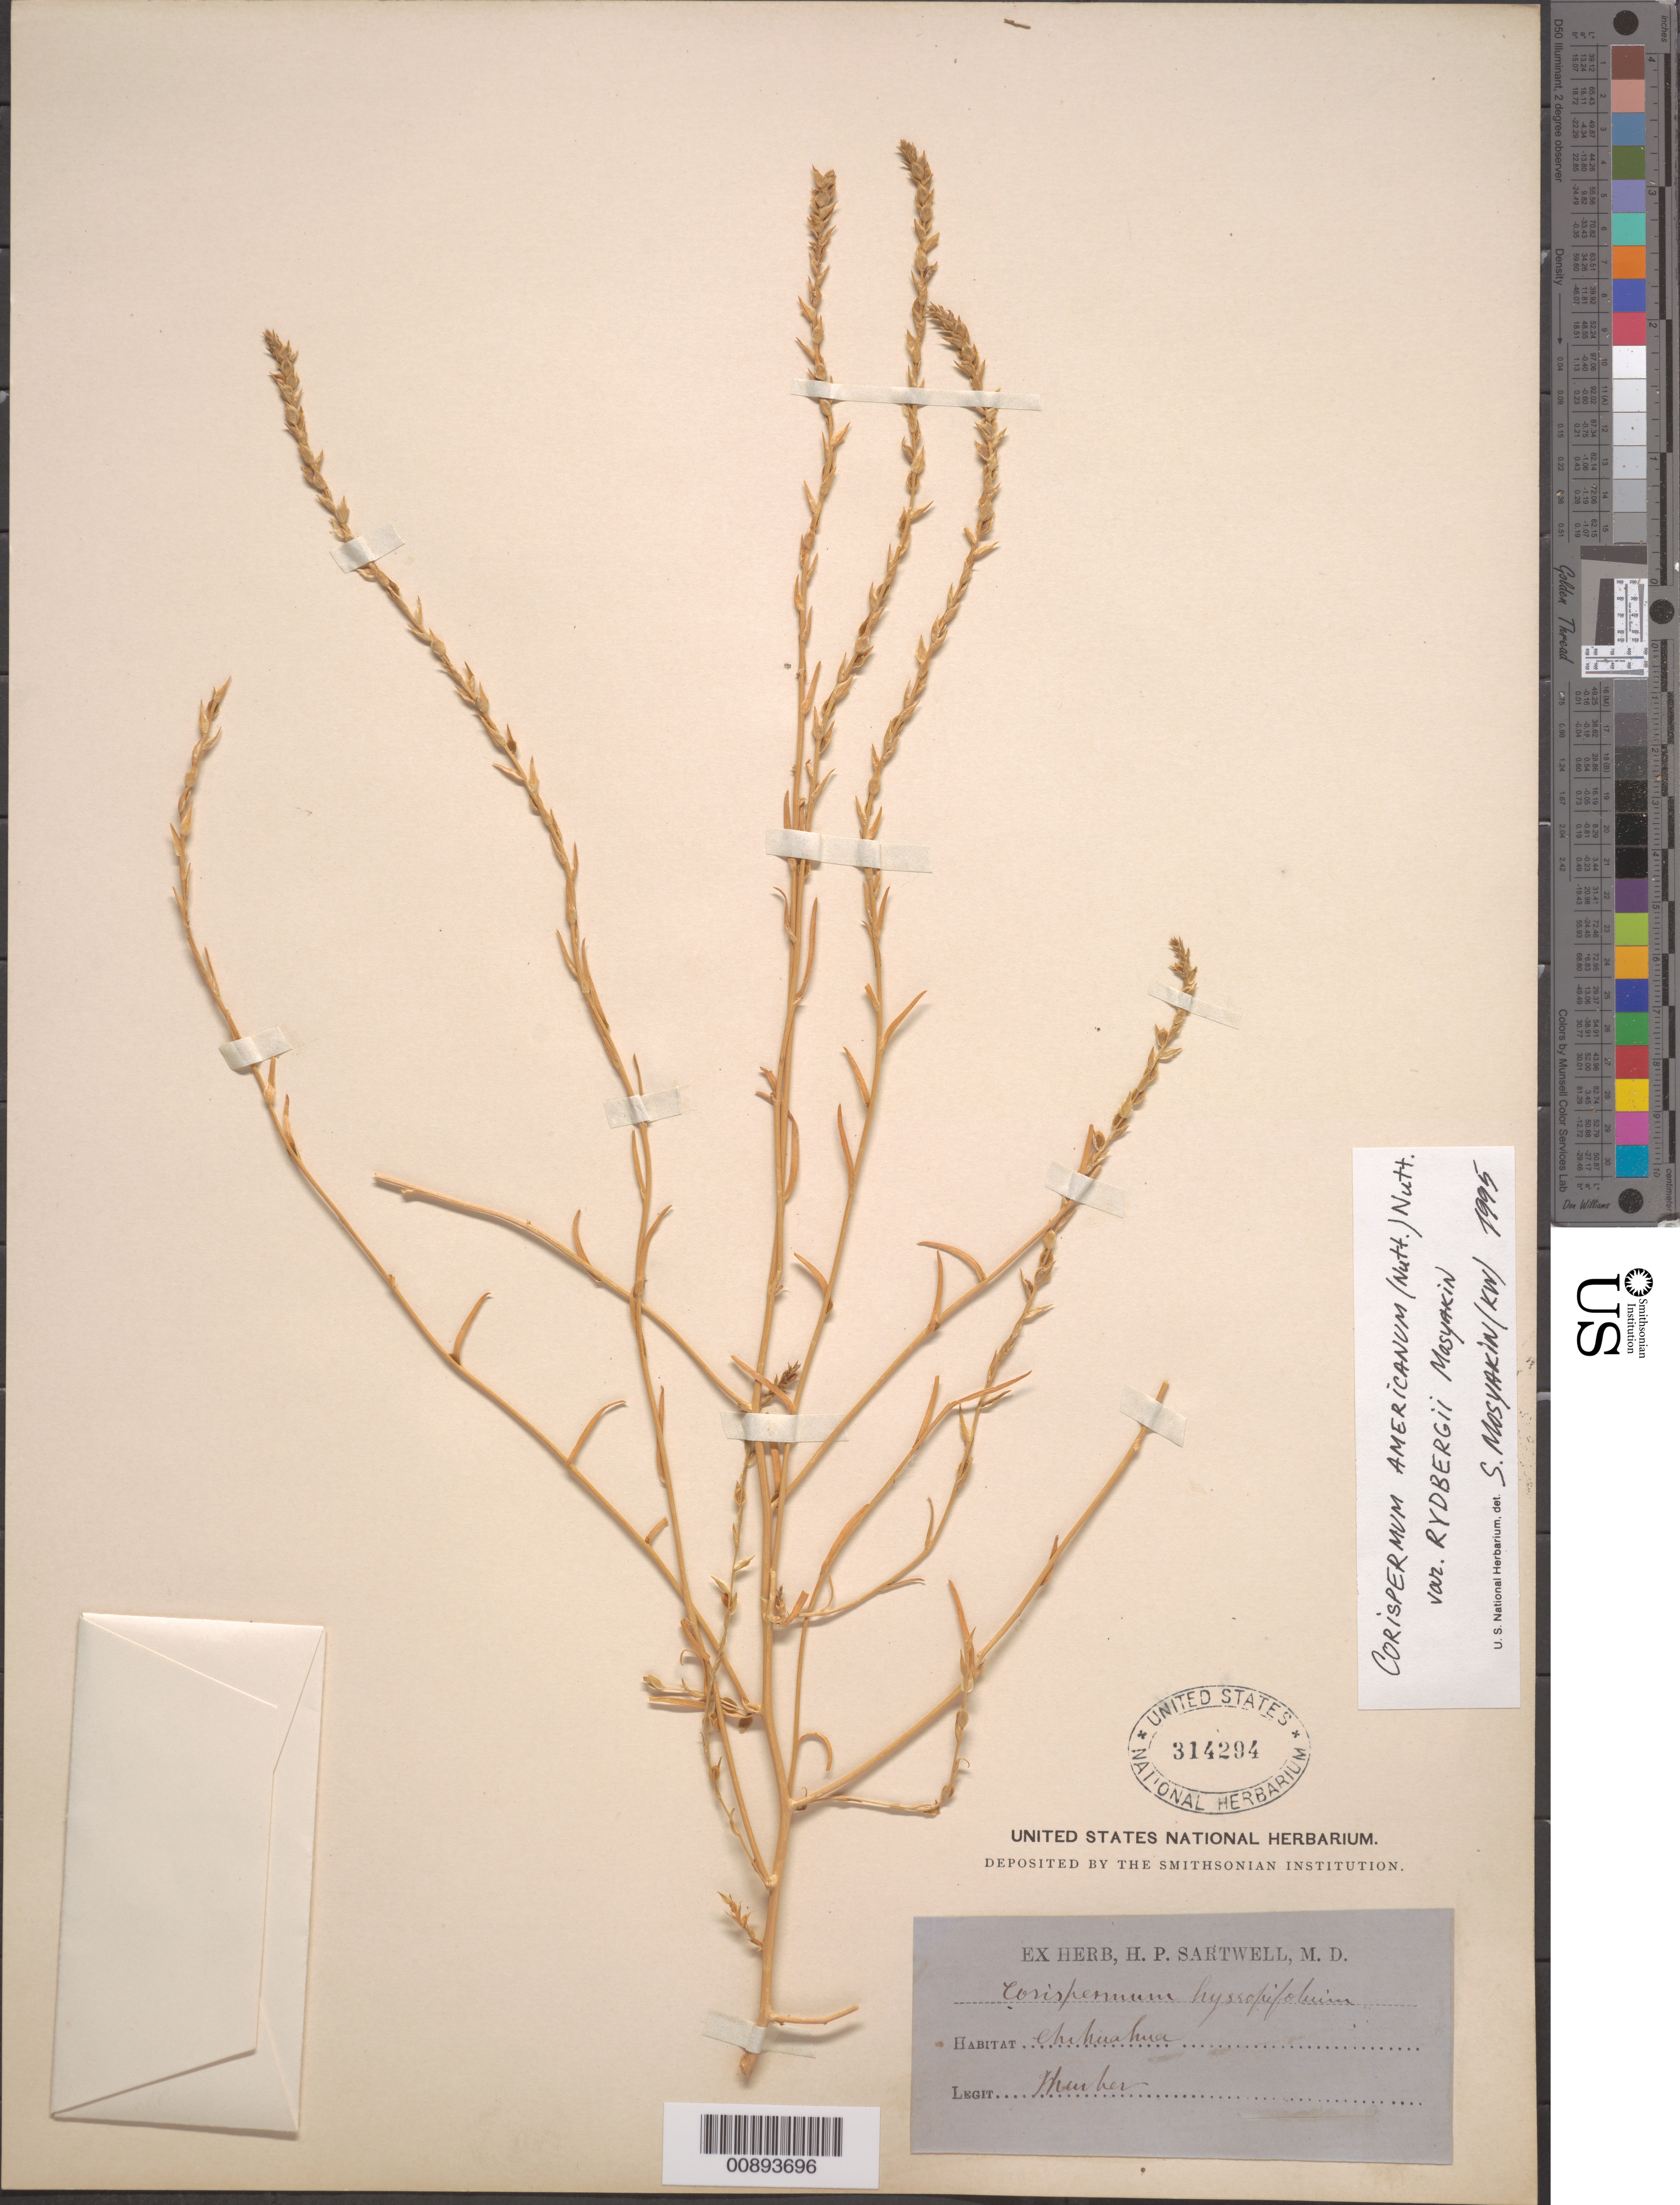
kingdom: Plantae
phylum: Tracheophyta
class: Magnoliopsida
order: Caryophyllales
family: Amaranthaceae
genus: Corispermum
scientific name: Corispermum americanum var. rydbergii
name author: Mosyakin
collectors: -- Thurber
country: Mexico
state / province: Chihuahua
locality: Chihuahua.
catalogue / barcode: US 314294